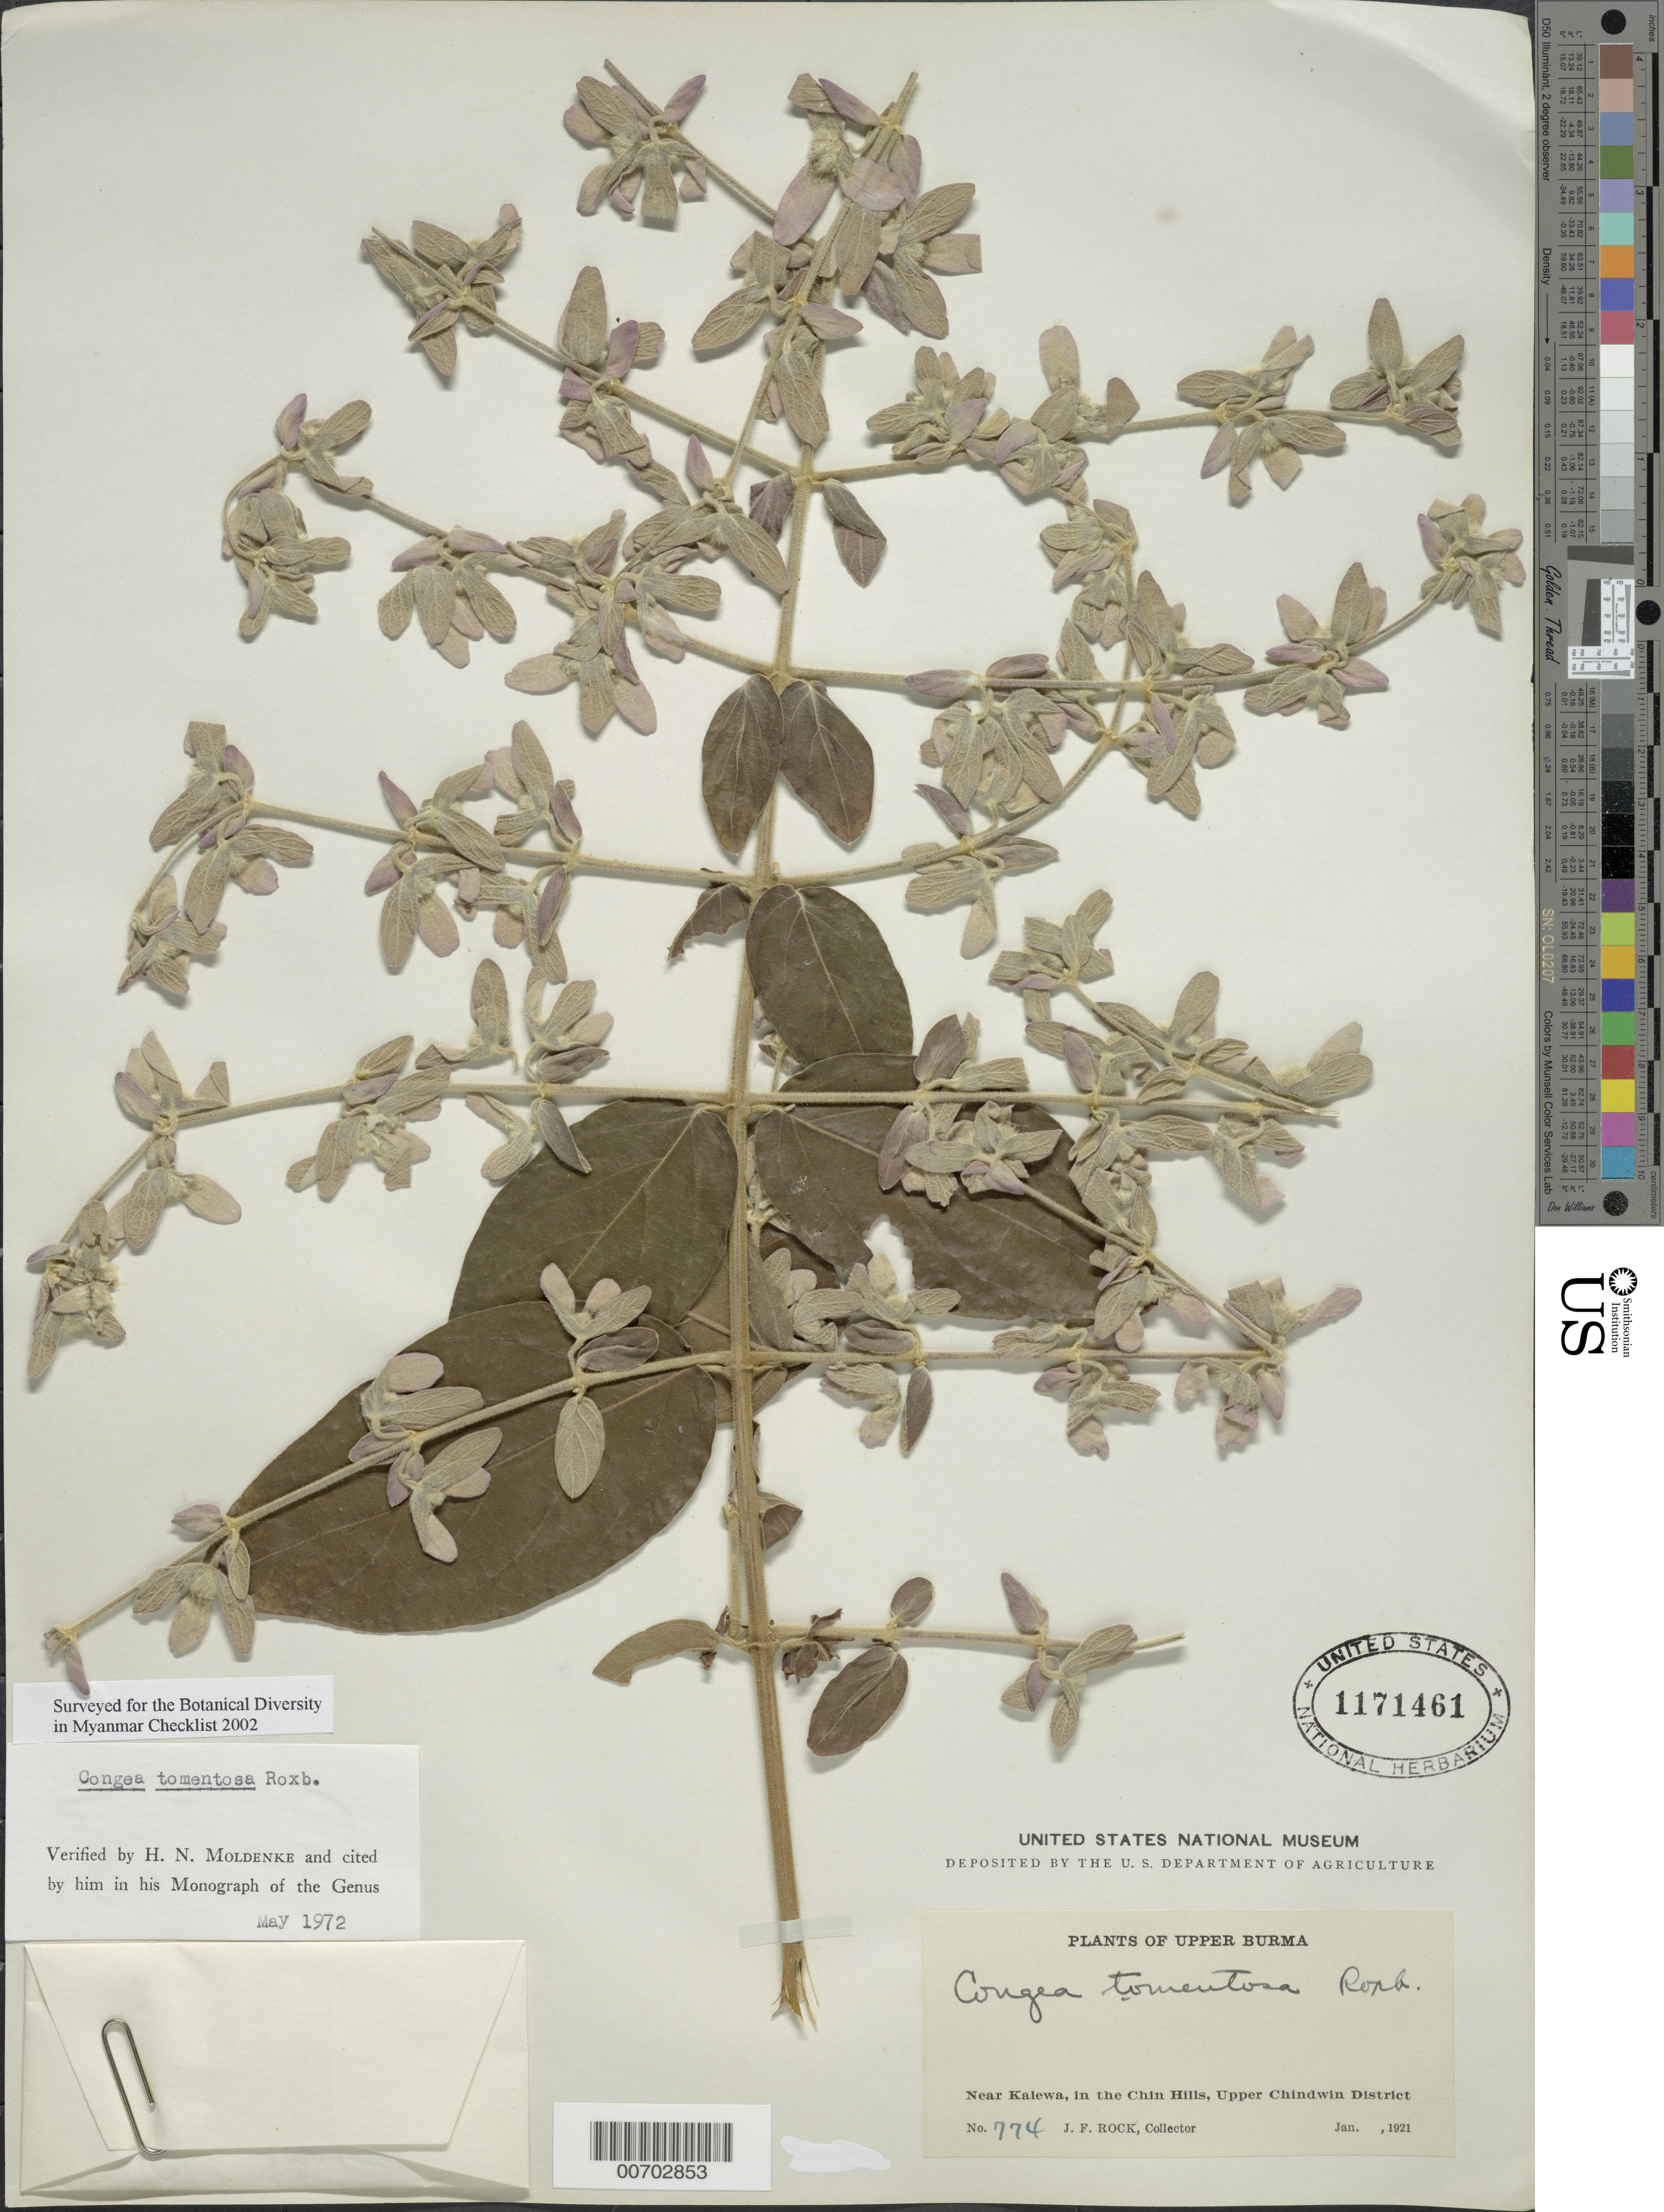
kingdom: Plantae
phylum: Tracheophyta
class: Magnoliopsida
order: Lamiales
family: Lamiaceae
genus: Congea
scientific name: Congea tomentosa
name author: Roxb.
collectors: J. F. Rock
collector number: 774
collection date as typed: Jan 1921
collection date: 1921-01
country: Myanmar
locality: Upper Chindwin Dist., near Kalewa, Chin Hills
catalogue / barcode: US 1171461